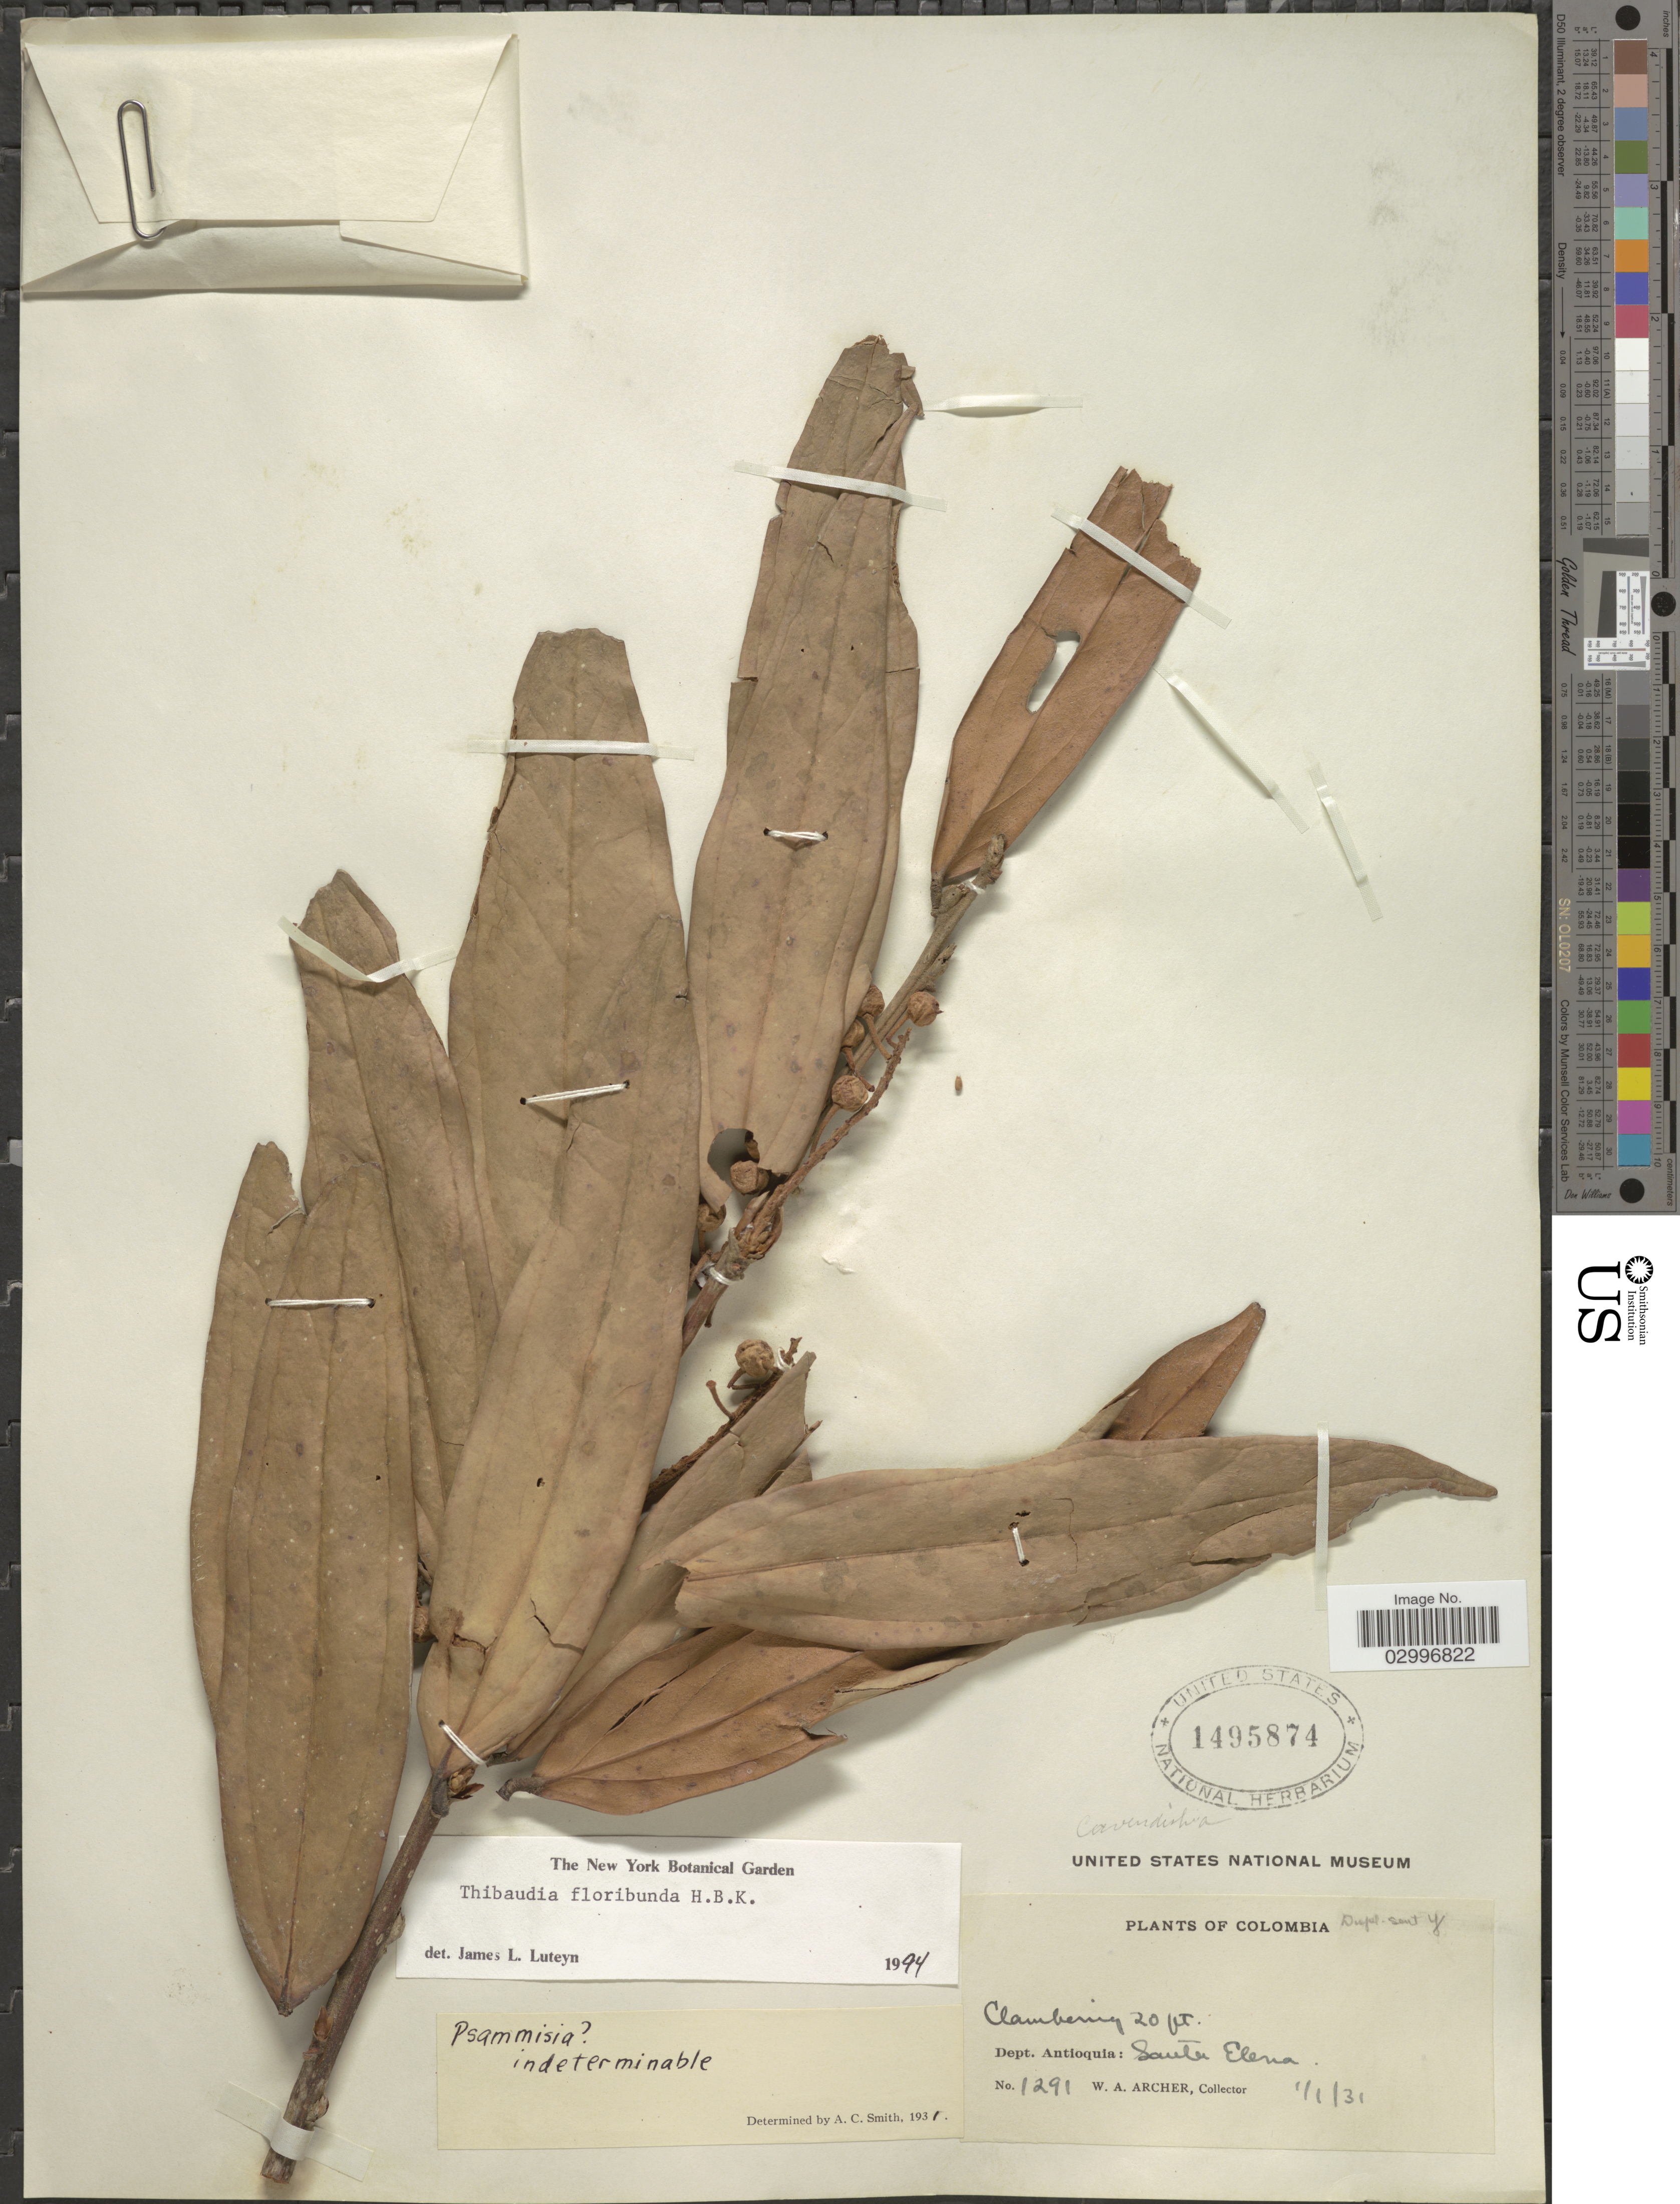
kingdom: Plantae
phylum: Tracheophyta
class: Magnoliopsida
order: Ericales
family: Ericaceae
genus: Thibaudia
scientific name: Thibaudia floribunda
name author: Kunth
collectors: W. Archer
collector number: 1291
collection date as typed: Transcribed d/m/y: 1/1/31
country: Colombia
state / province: Antioquia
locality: Dept. Antioquia: Santa Elena.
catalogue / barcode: US 1495874